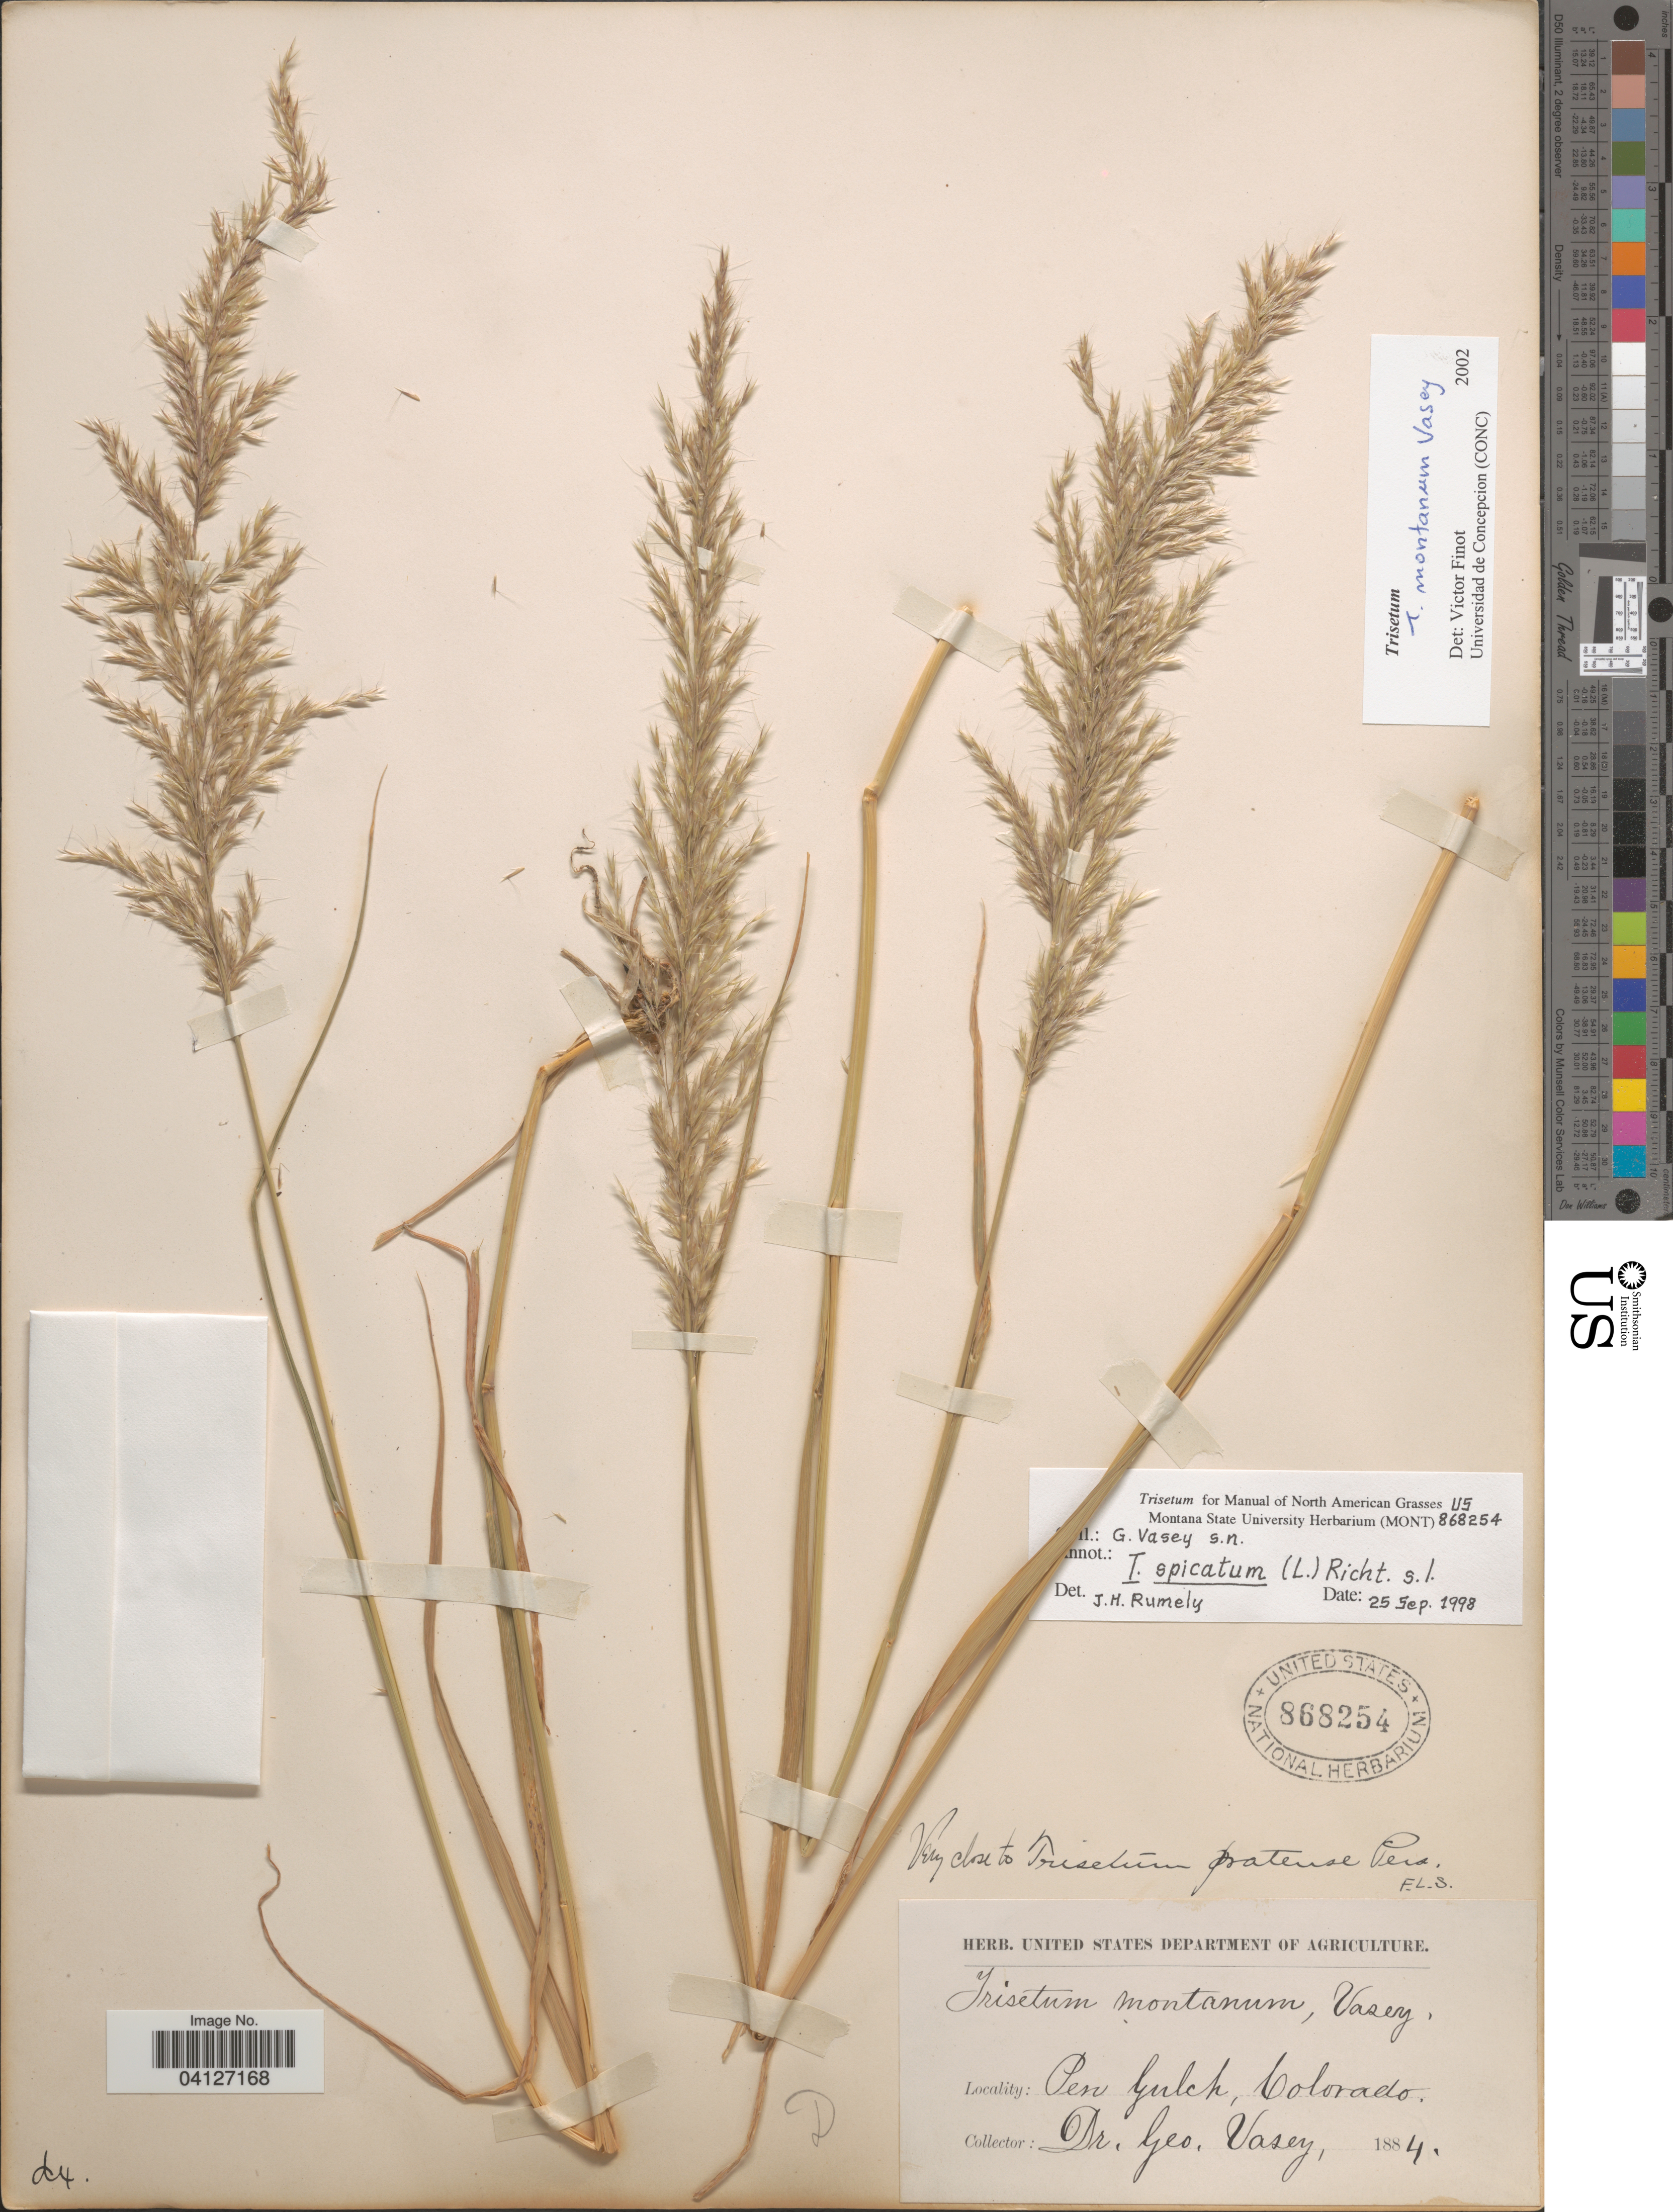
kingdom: Plantae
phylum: Tracheophyta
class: Liliopsida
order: Poales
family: Poaceae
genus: Trisetum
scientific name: Trisetum montanum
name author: Vasey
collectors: G. Vasey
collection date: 1884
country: United States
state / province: Colorado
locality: Pen Gulch.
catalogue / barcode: US 868254